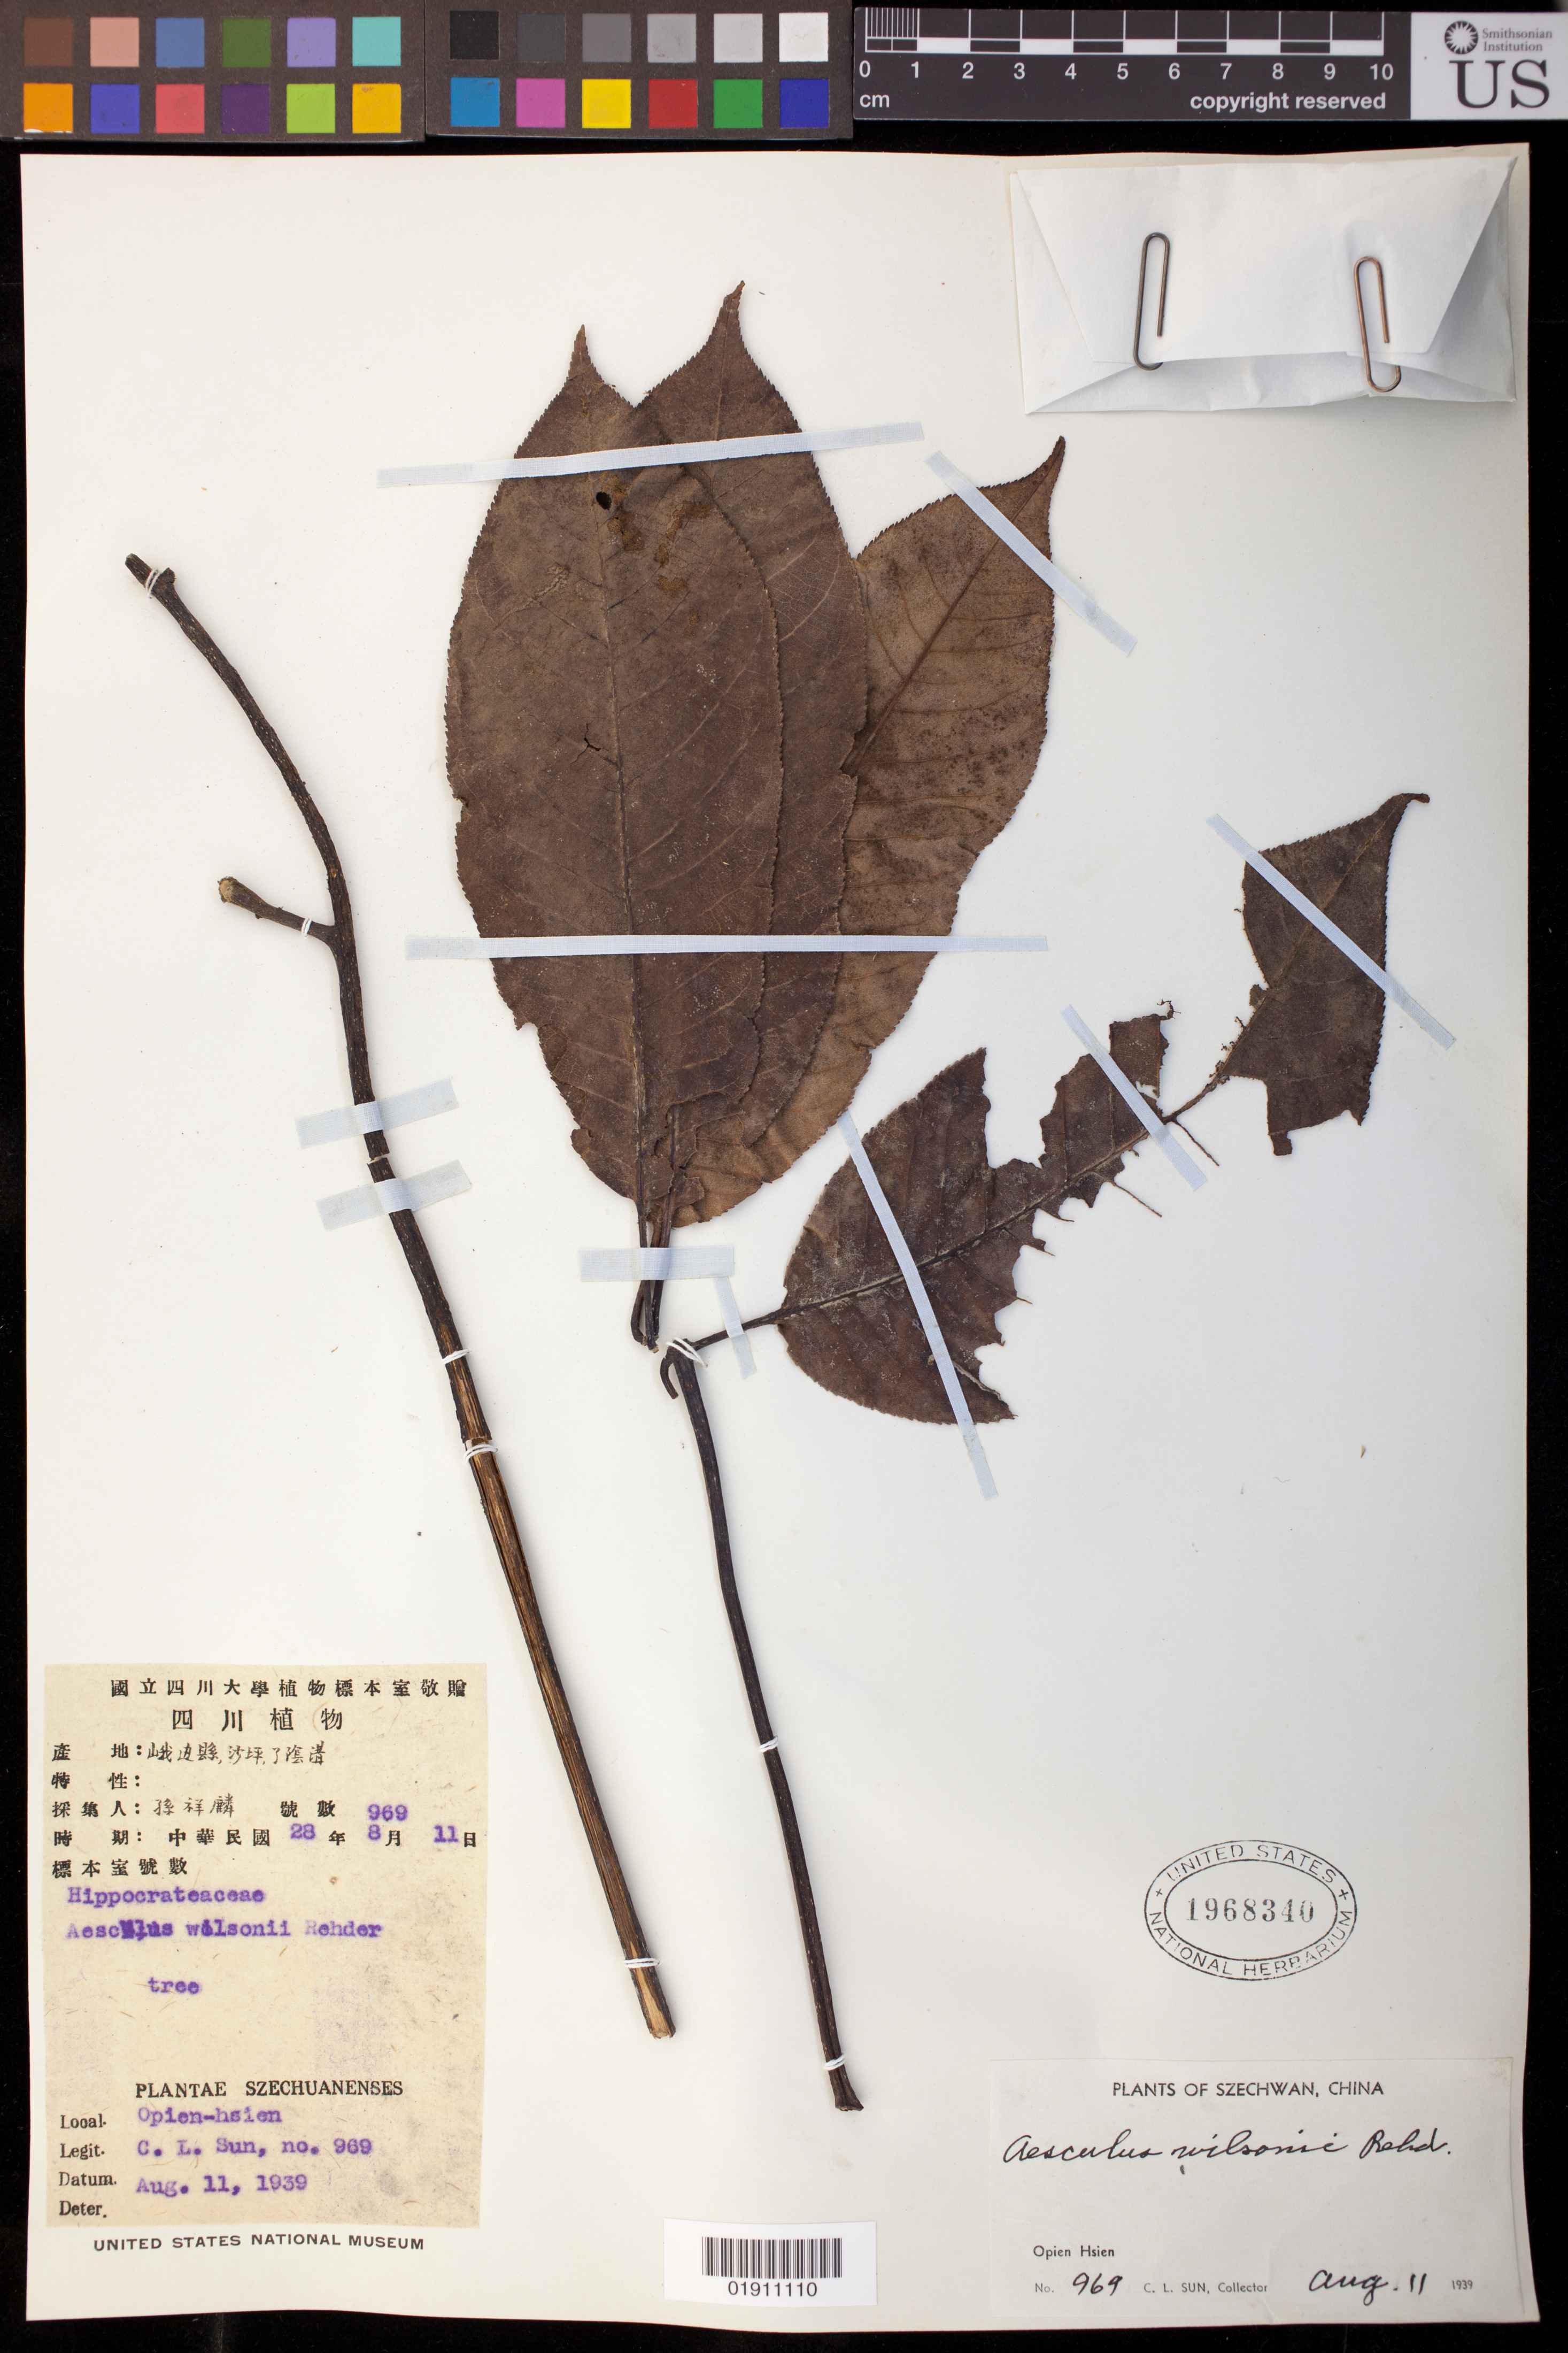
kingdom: Plantae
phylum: Tracheophyta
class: Magnoliopsida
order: Sapindales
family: Sapindaceae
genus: Aesculus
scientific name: Aesculus wilsonii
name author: Rehder in Sarg.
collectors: C. Sun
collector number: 969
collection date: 1939-08-11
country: China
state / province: Sichuan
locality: Opien Hsien, Szechwan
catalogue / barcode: US 1968340